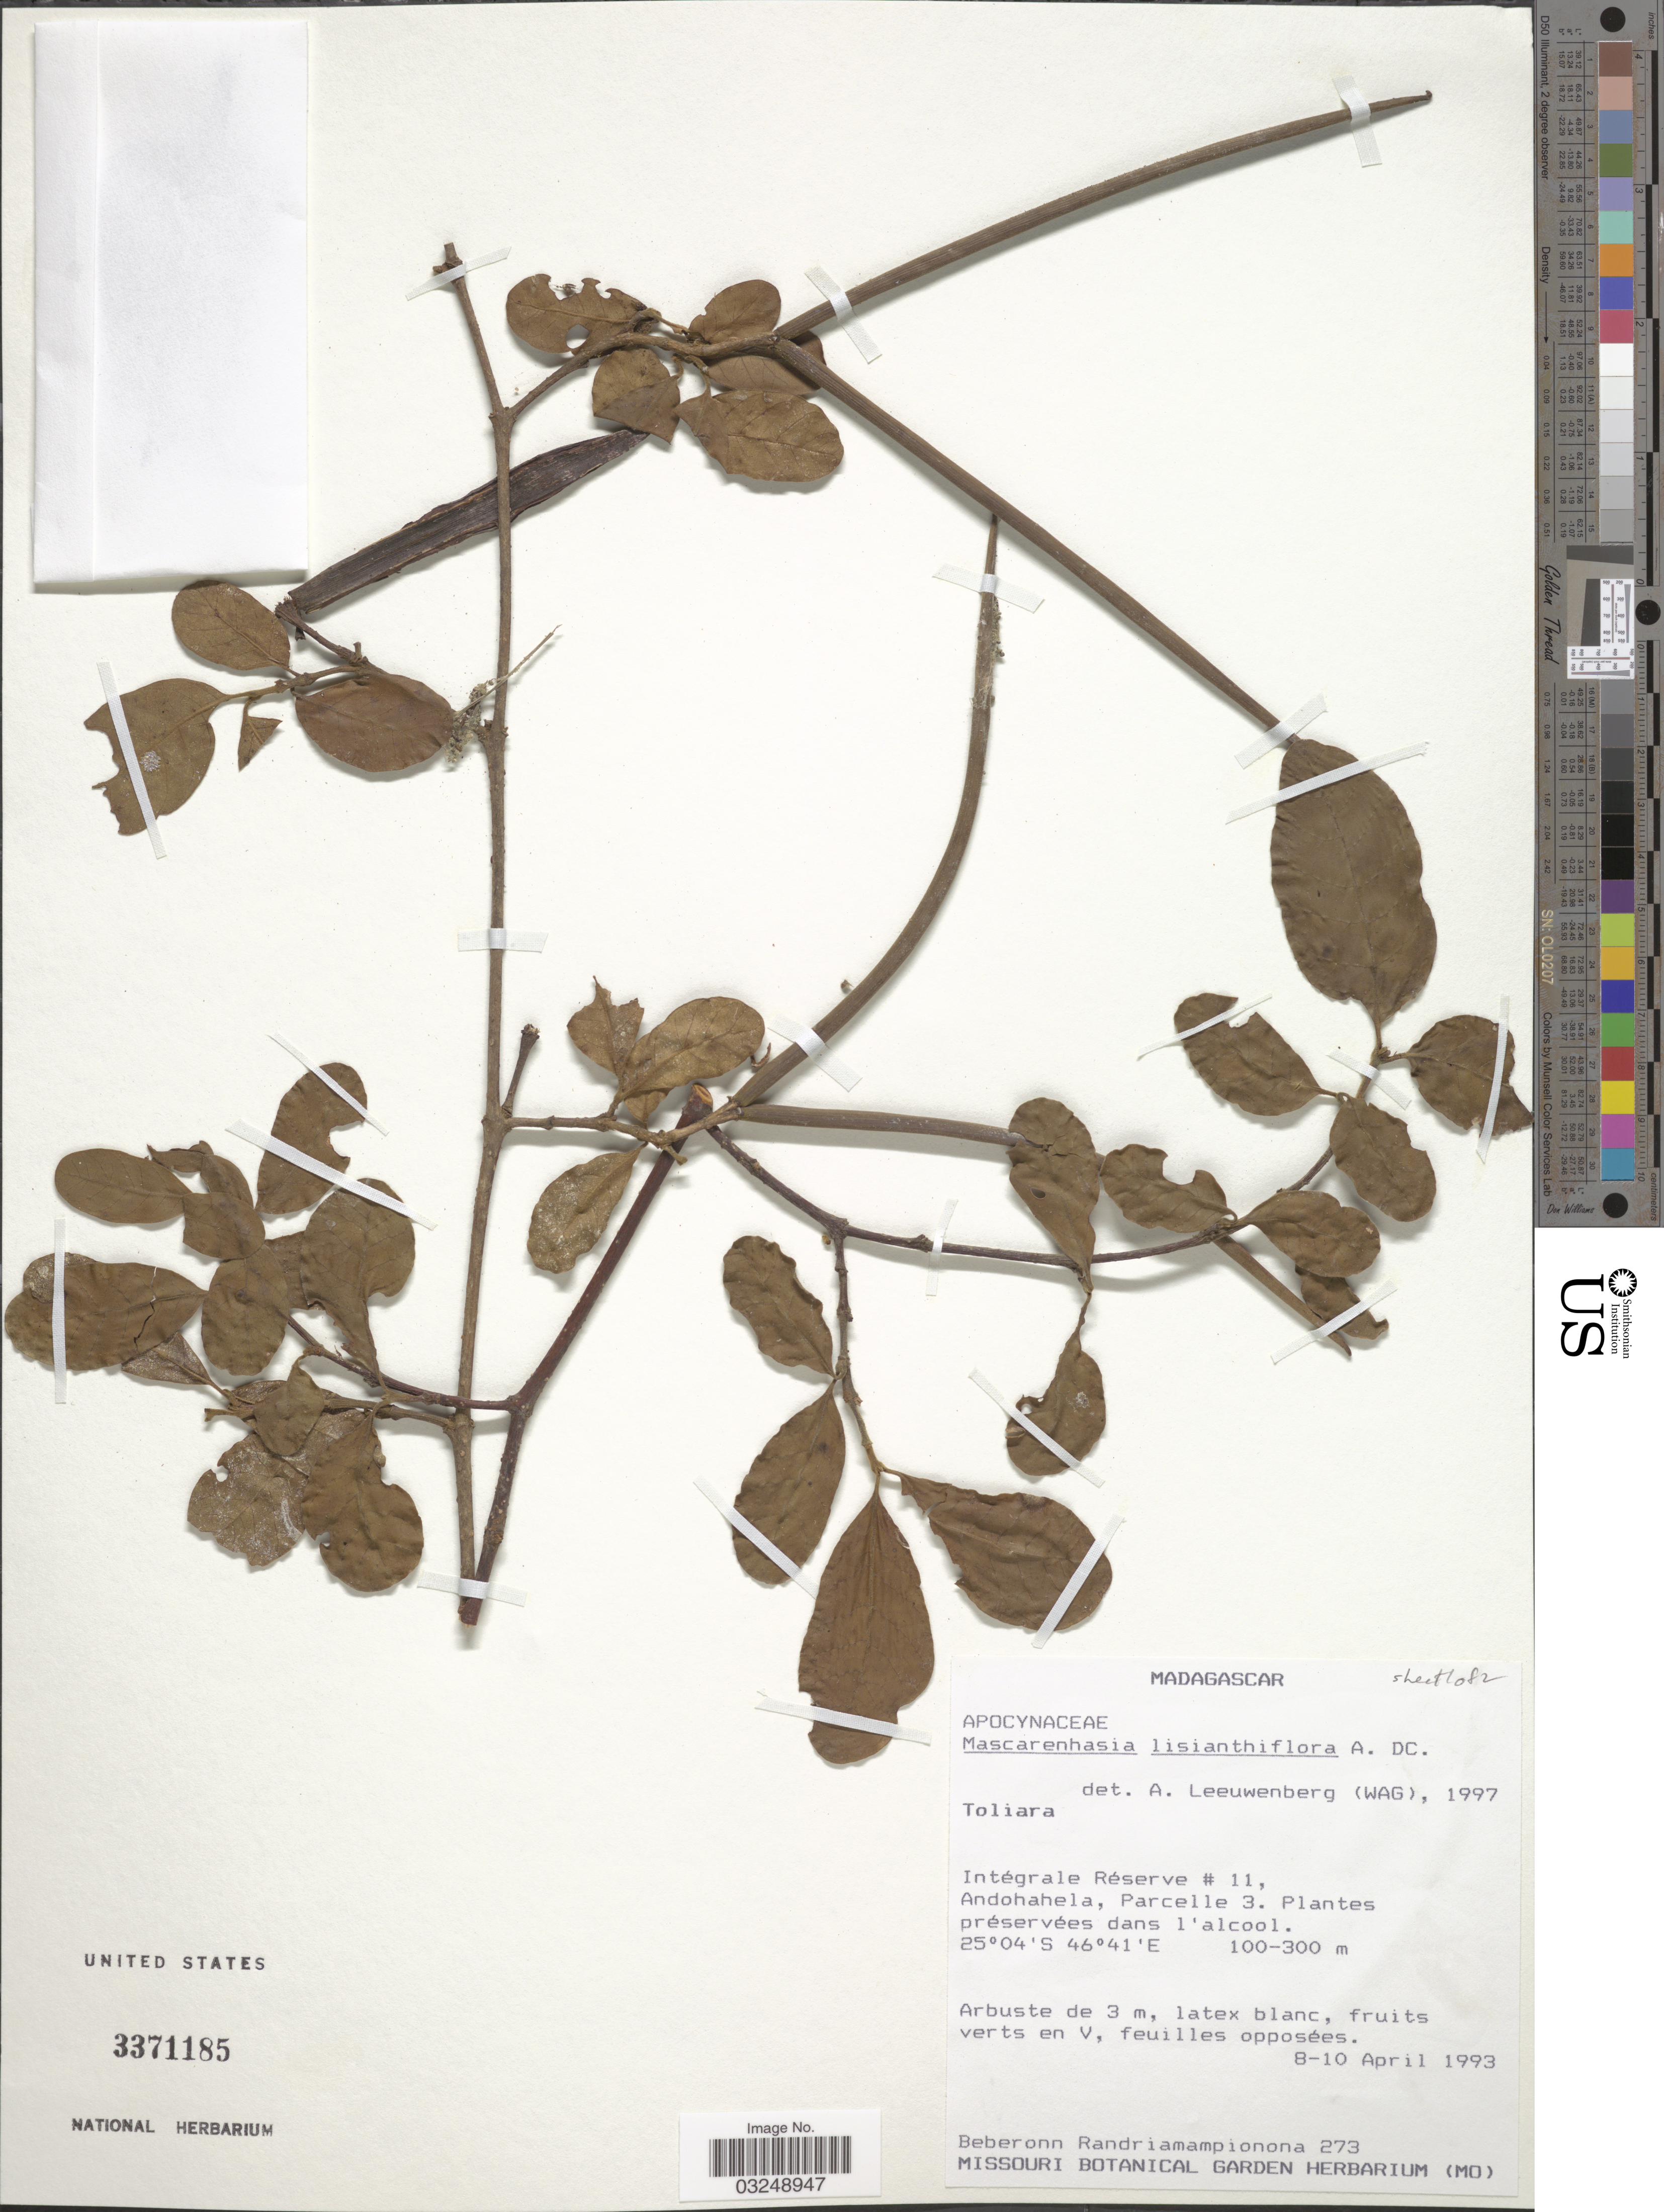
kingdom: Plantae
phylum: Tracheophyta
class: Magnoliopsida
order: Gentianales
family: Apocynaceae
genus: Mascarenhasia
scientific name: Mascarenhasia lisianthiflora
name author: DC.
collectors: B. Randriamampionona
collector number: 273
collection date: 1993-04-08/1993-04-10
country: Madagascar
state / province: Anosy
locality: Intégrale Réserve # 11, Andohahela, Parcelle 3.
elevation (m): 100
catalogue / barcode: US 3371185